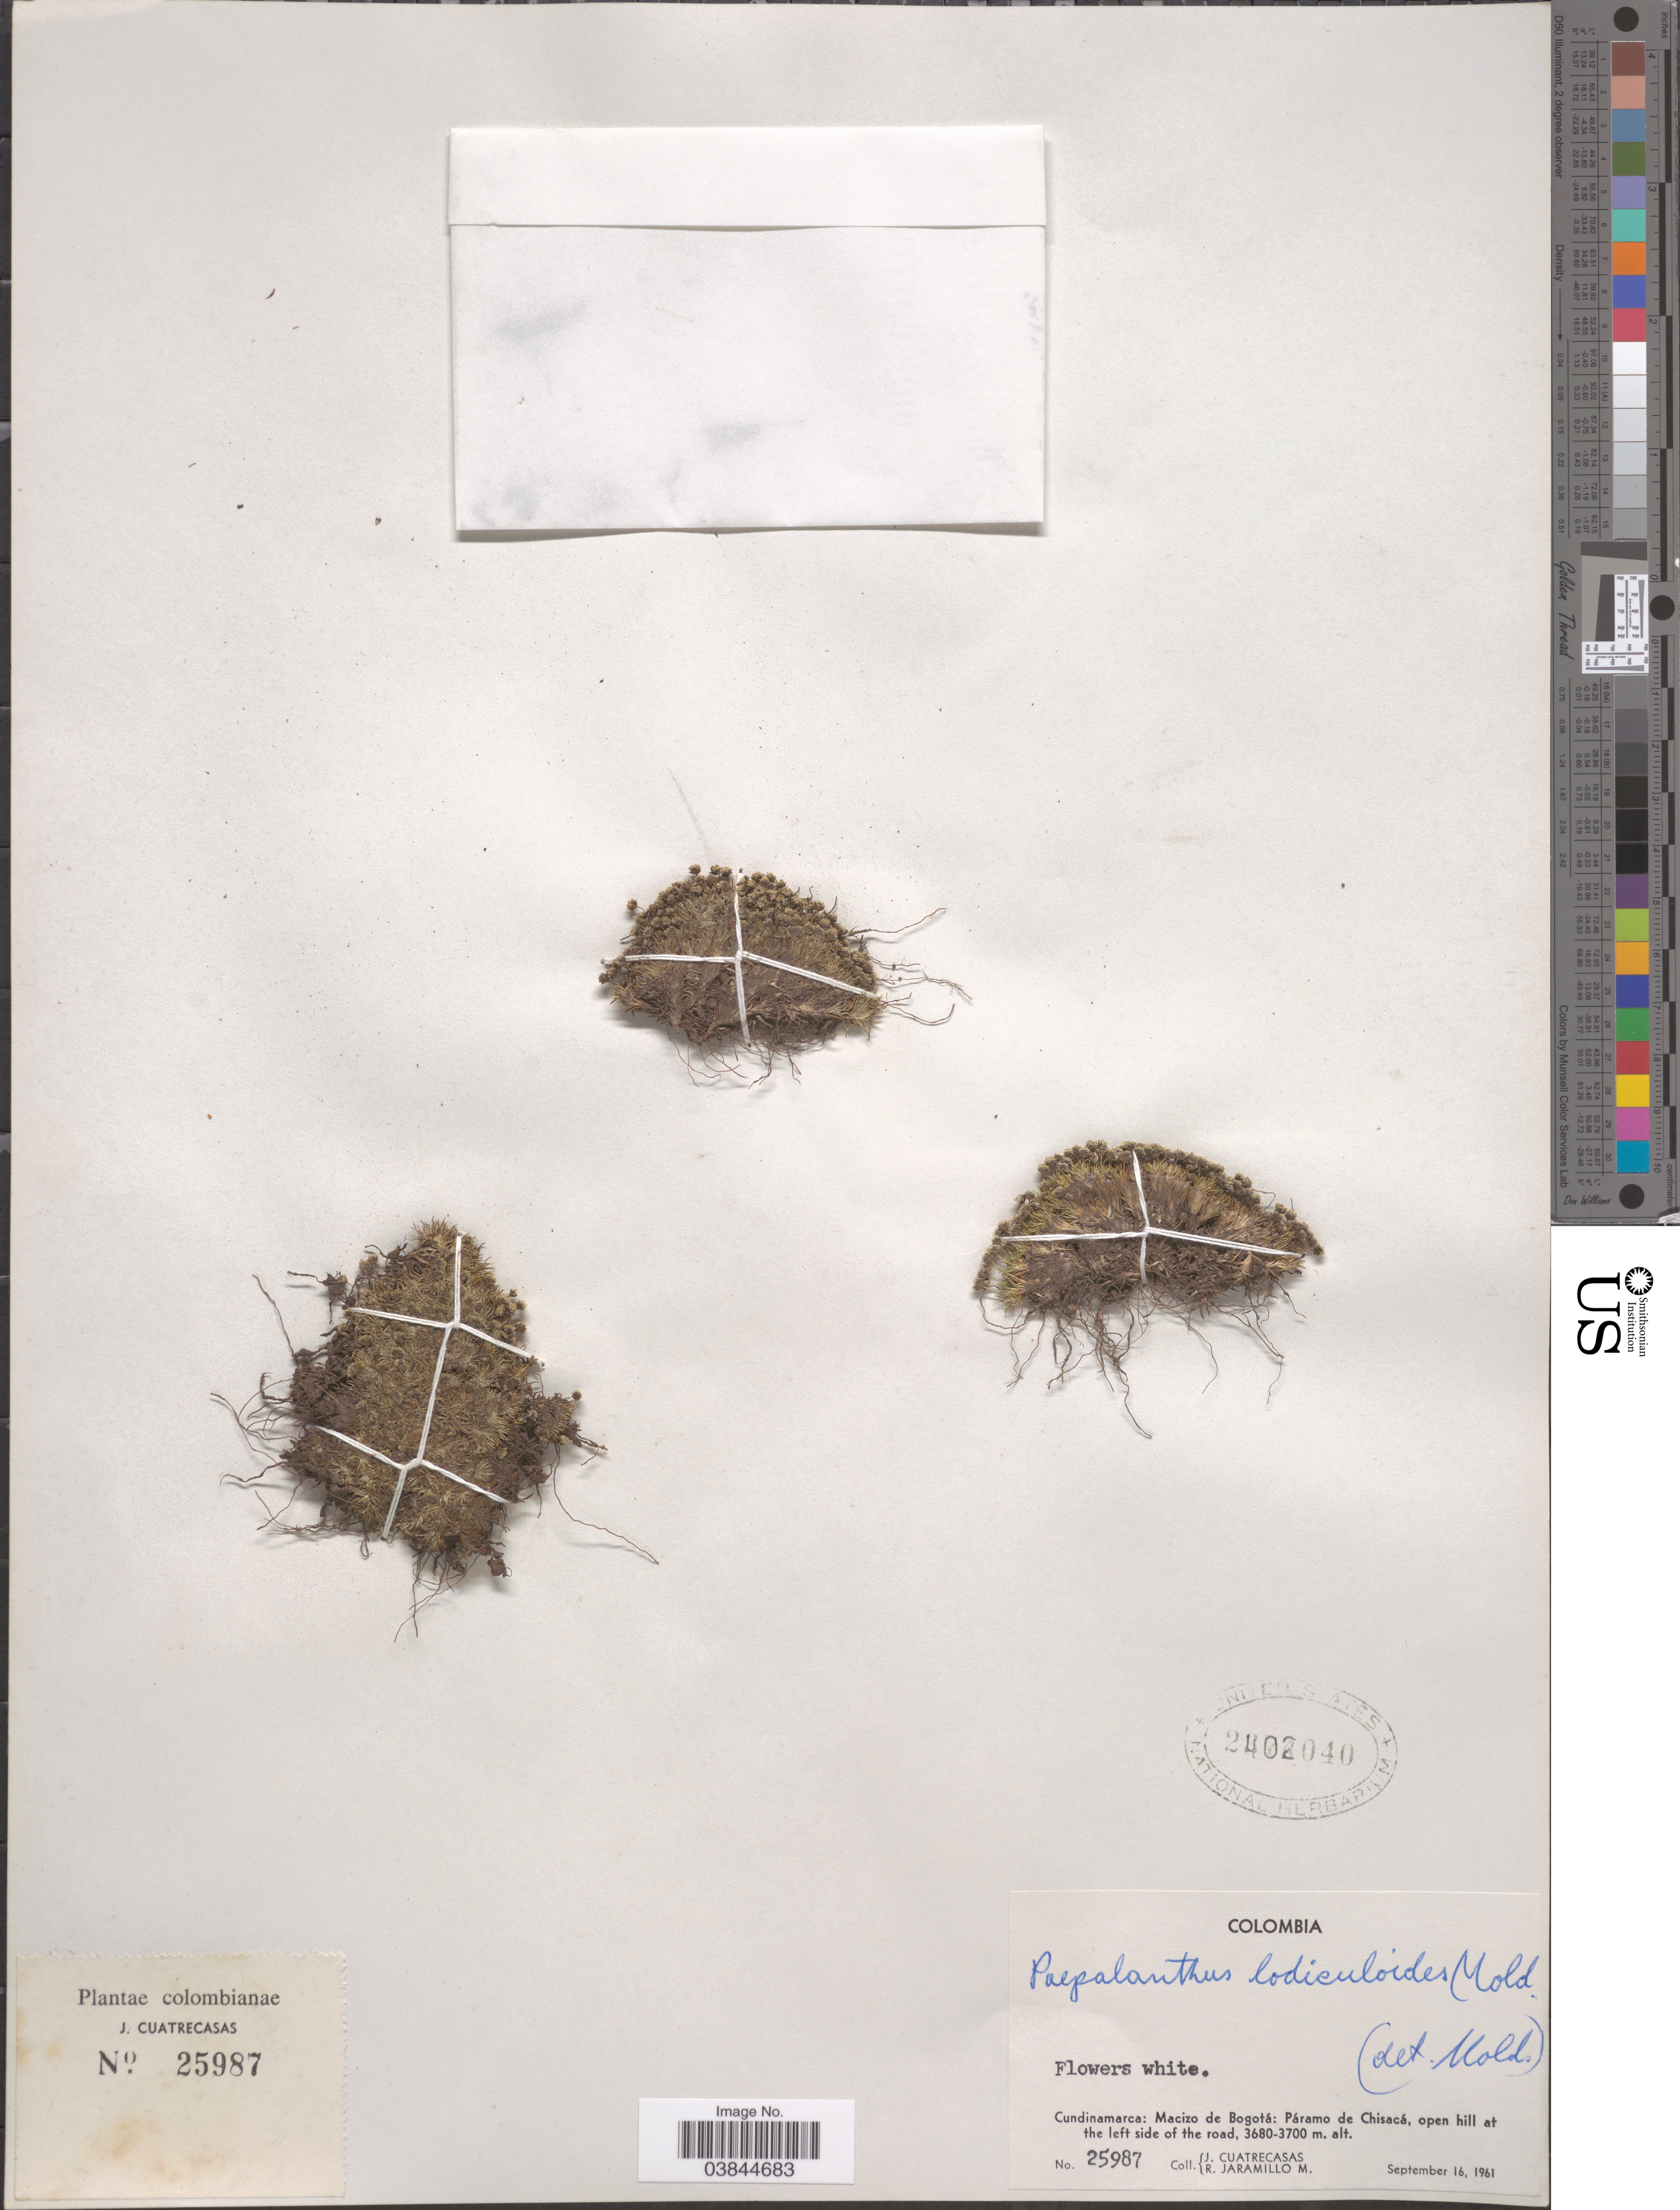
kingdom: Plantae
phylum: Tracheophyta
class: Liliopsida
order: Poales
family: Eriocaulaceae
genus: Paepalanthus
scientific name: Paepalanthus lodiculoides var. lodiculoides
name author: Moldenke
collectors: J. Cuatrecasas & R. Jaramillo M.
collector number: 25987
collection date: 1961-09-16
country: Colombia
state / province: Cundinamarca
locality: Macizo de Bogotá: Páramo de Chisacá, open hill at the left side of the road.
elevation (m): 3680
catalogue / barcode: US 2402040